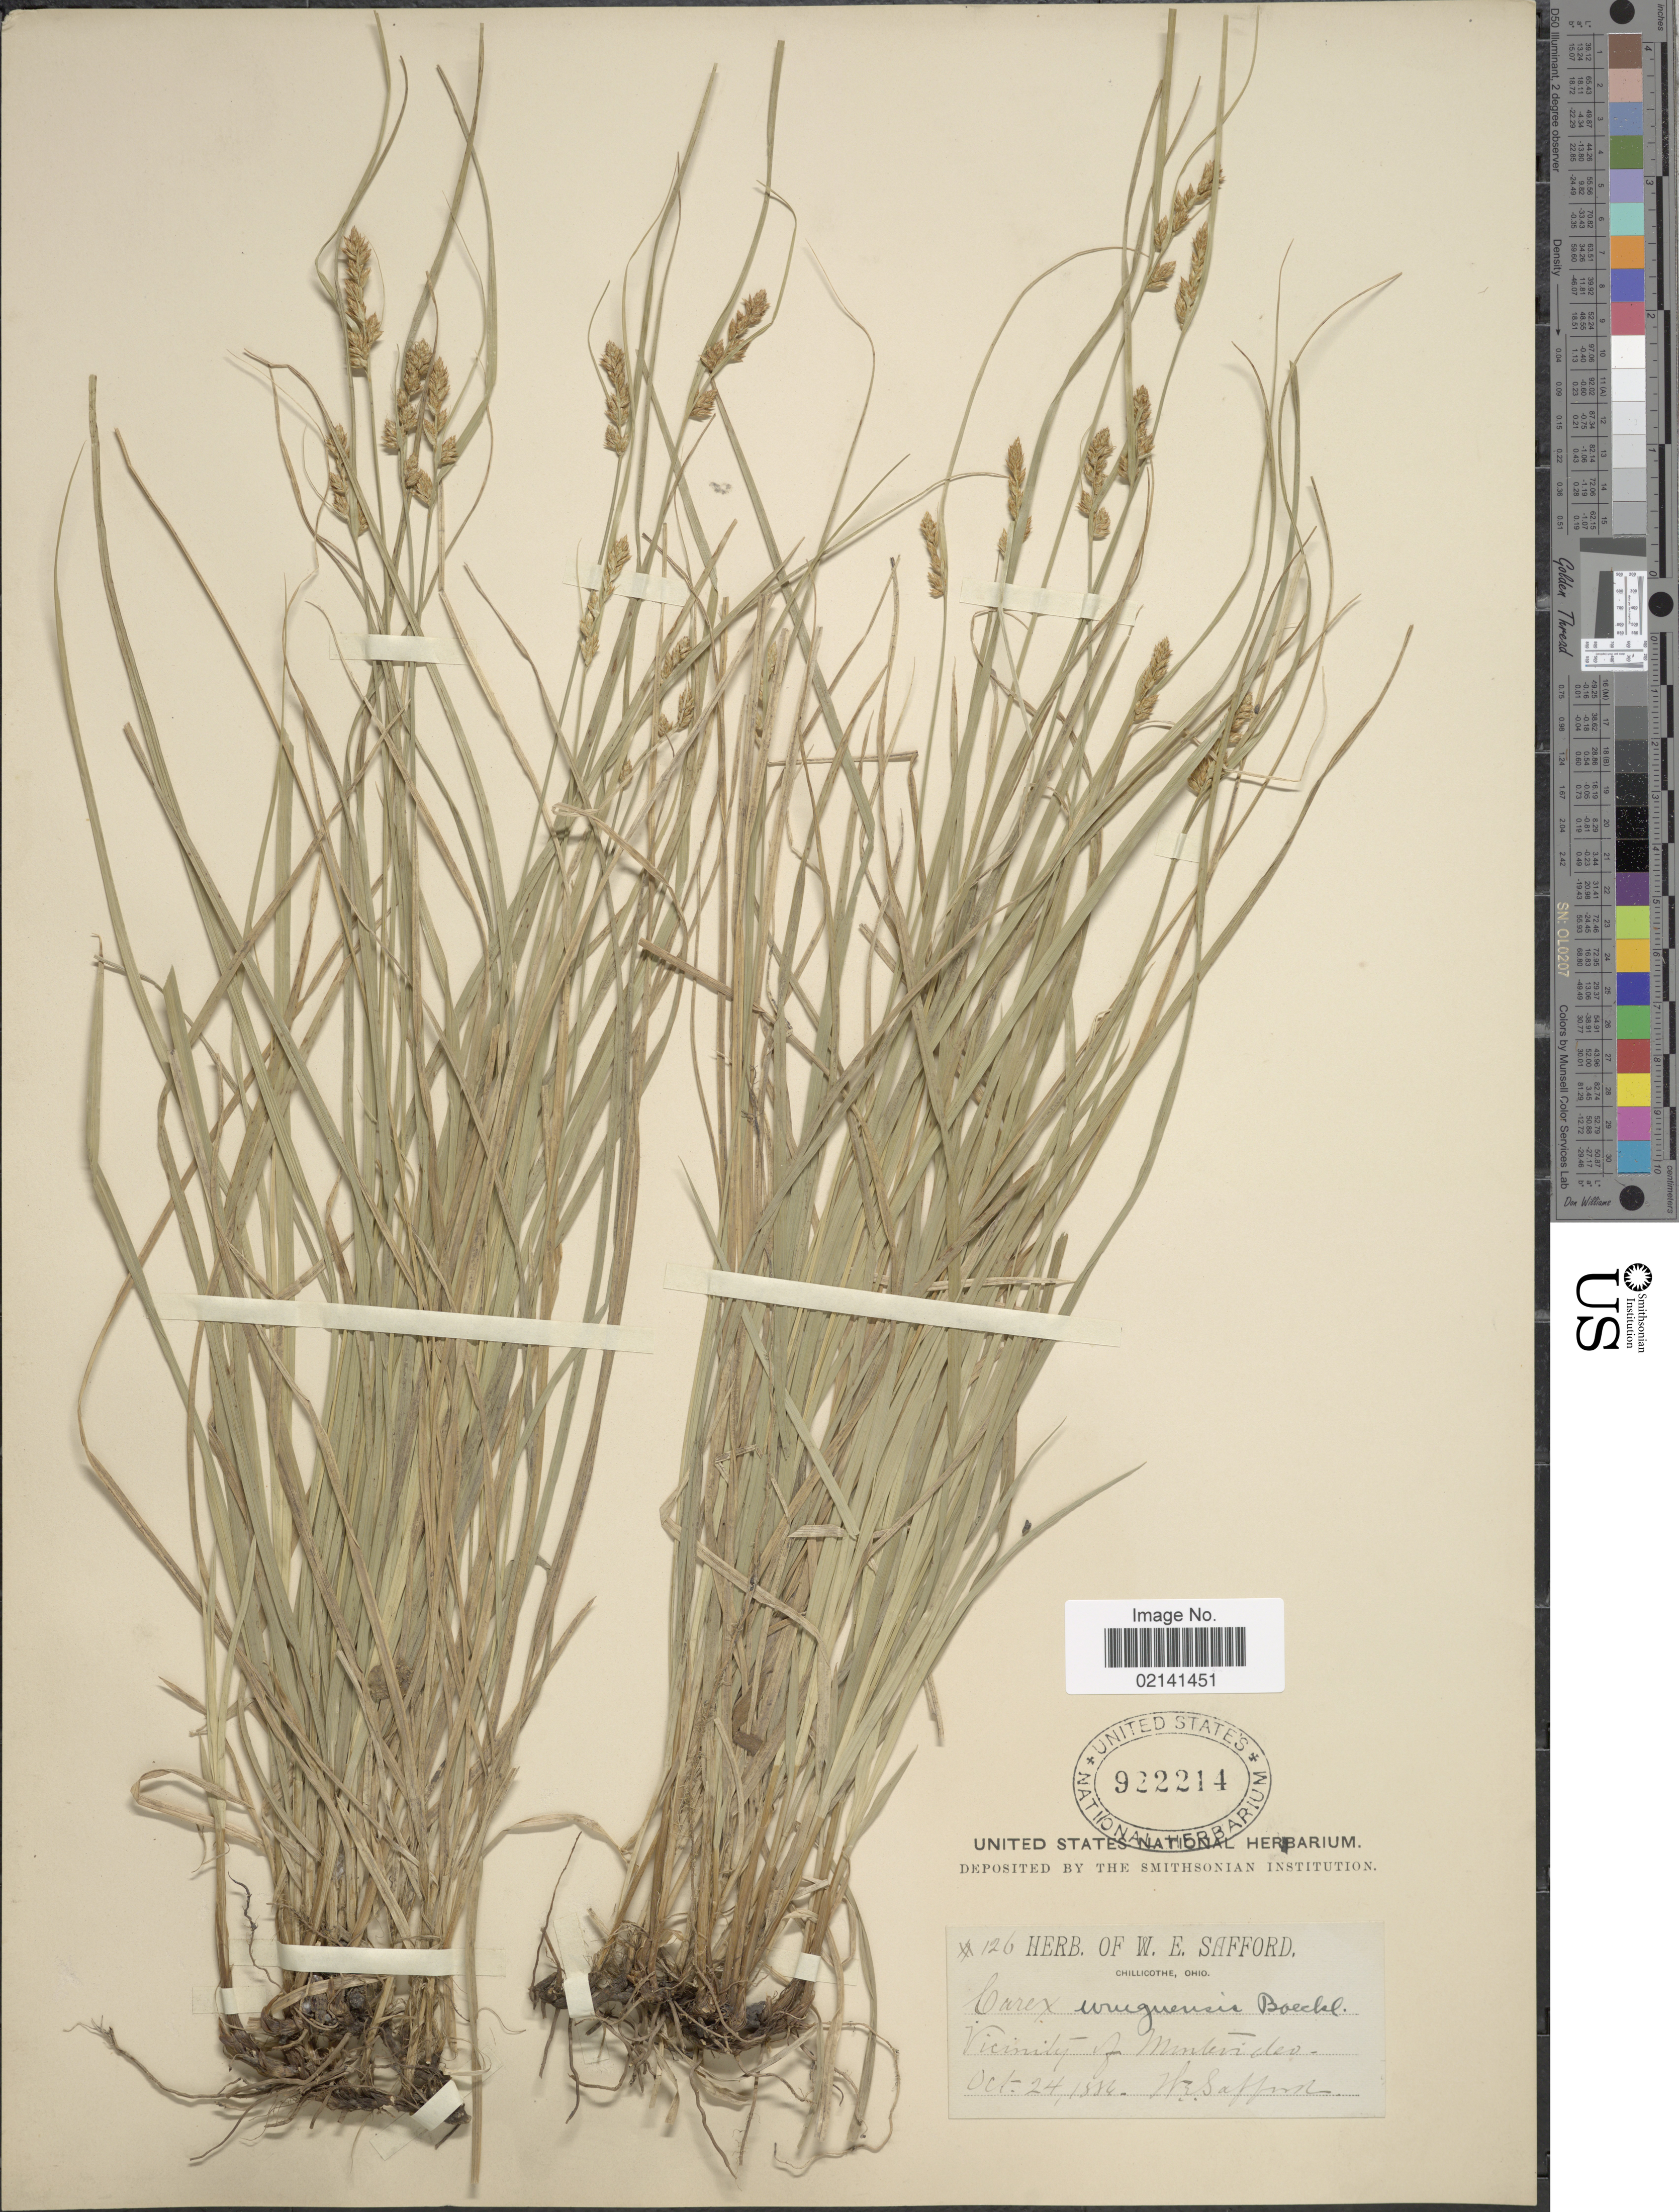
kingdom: Plantae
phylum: Tracheophyta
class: Liliopsida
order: Poales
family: Cyperaceae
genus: Carex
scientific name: Carex uruguensis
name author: Boeckeler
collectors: W. E. Safford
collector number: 126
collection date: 1884-10-24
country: Uruguay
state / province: Montevideo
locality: Vicinity of Montevideo.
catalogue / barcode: US 922214